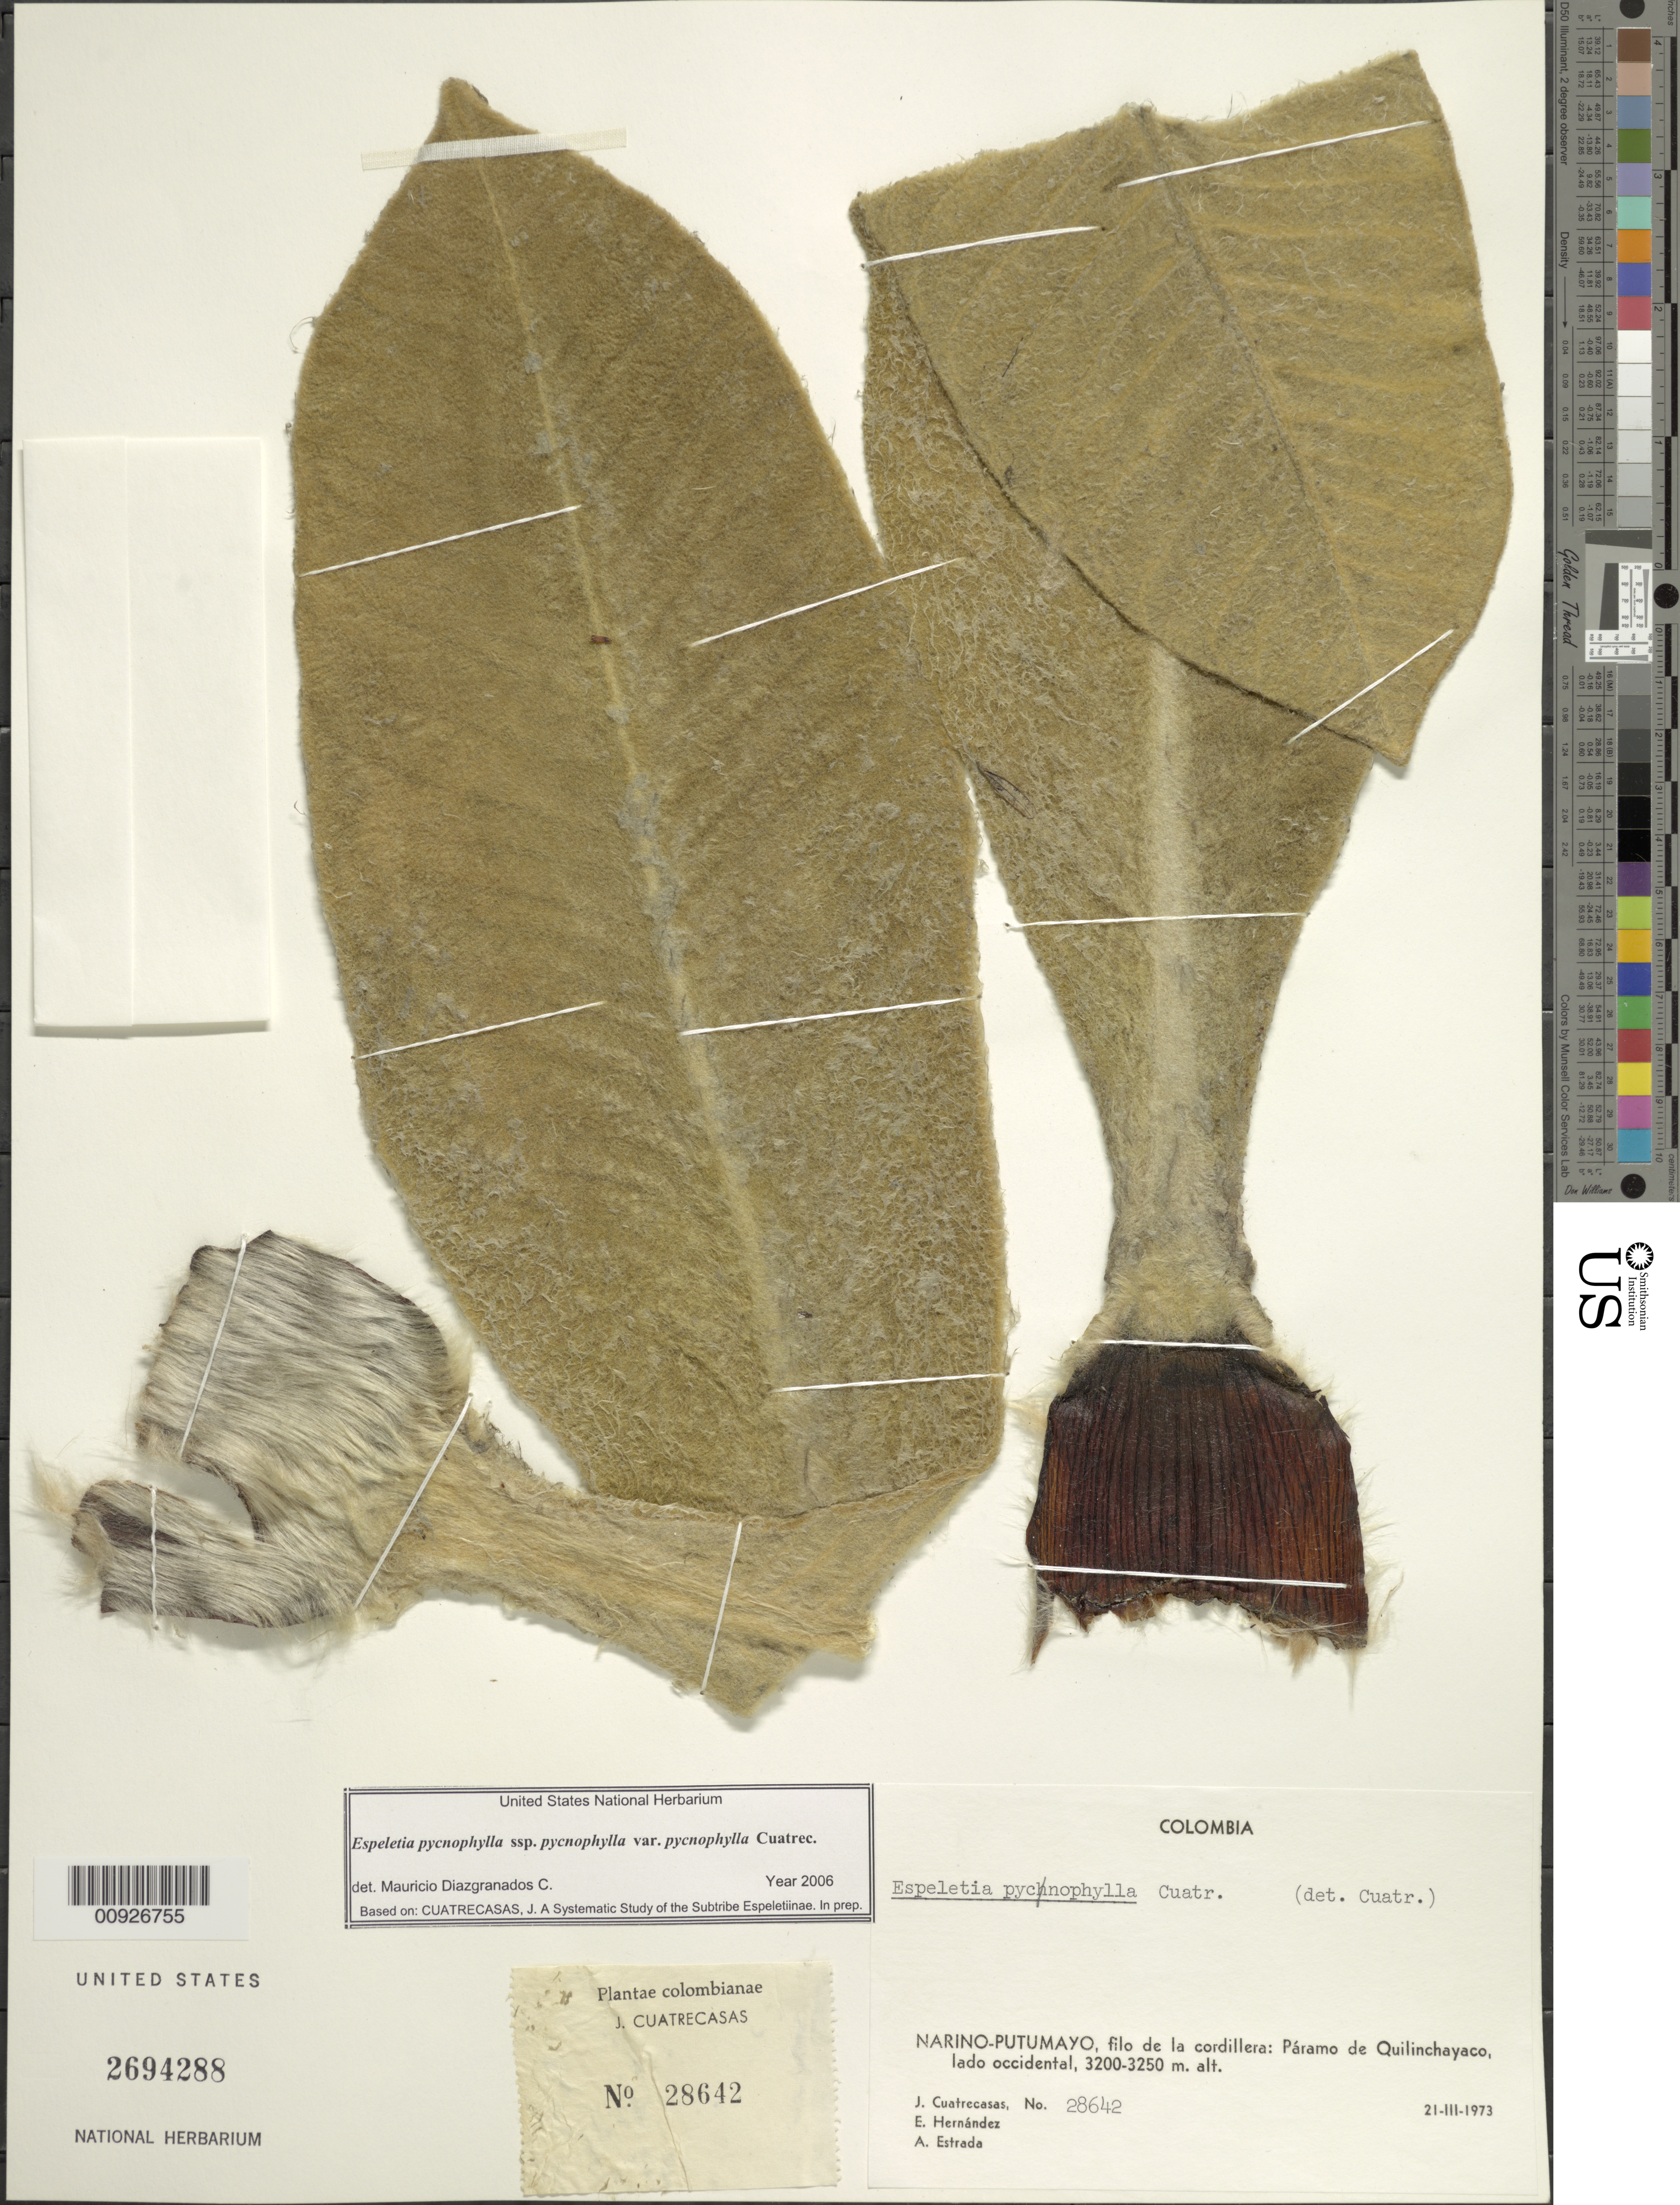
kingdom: Plantae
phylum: Tracheophyta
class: Magnoliopsida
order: Asterales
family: Asteraceae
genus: Espeletia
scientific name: Espeletia pycnophylla var. pycnophylla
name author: Cuatrec.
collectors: J. Cuatrecasas, E. Hernández & A. Estrada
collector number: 28642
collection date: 1973-03-21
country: Colombia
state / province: Putumayo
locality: P. de Quilinchayaco. Filo de La Cordillera, Páramo de Quilinchayaco, Lado Occidental.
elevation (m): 3200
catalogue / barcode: US 2694288